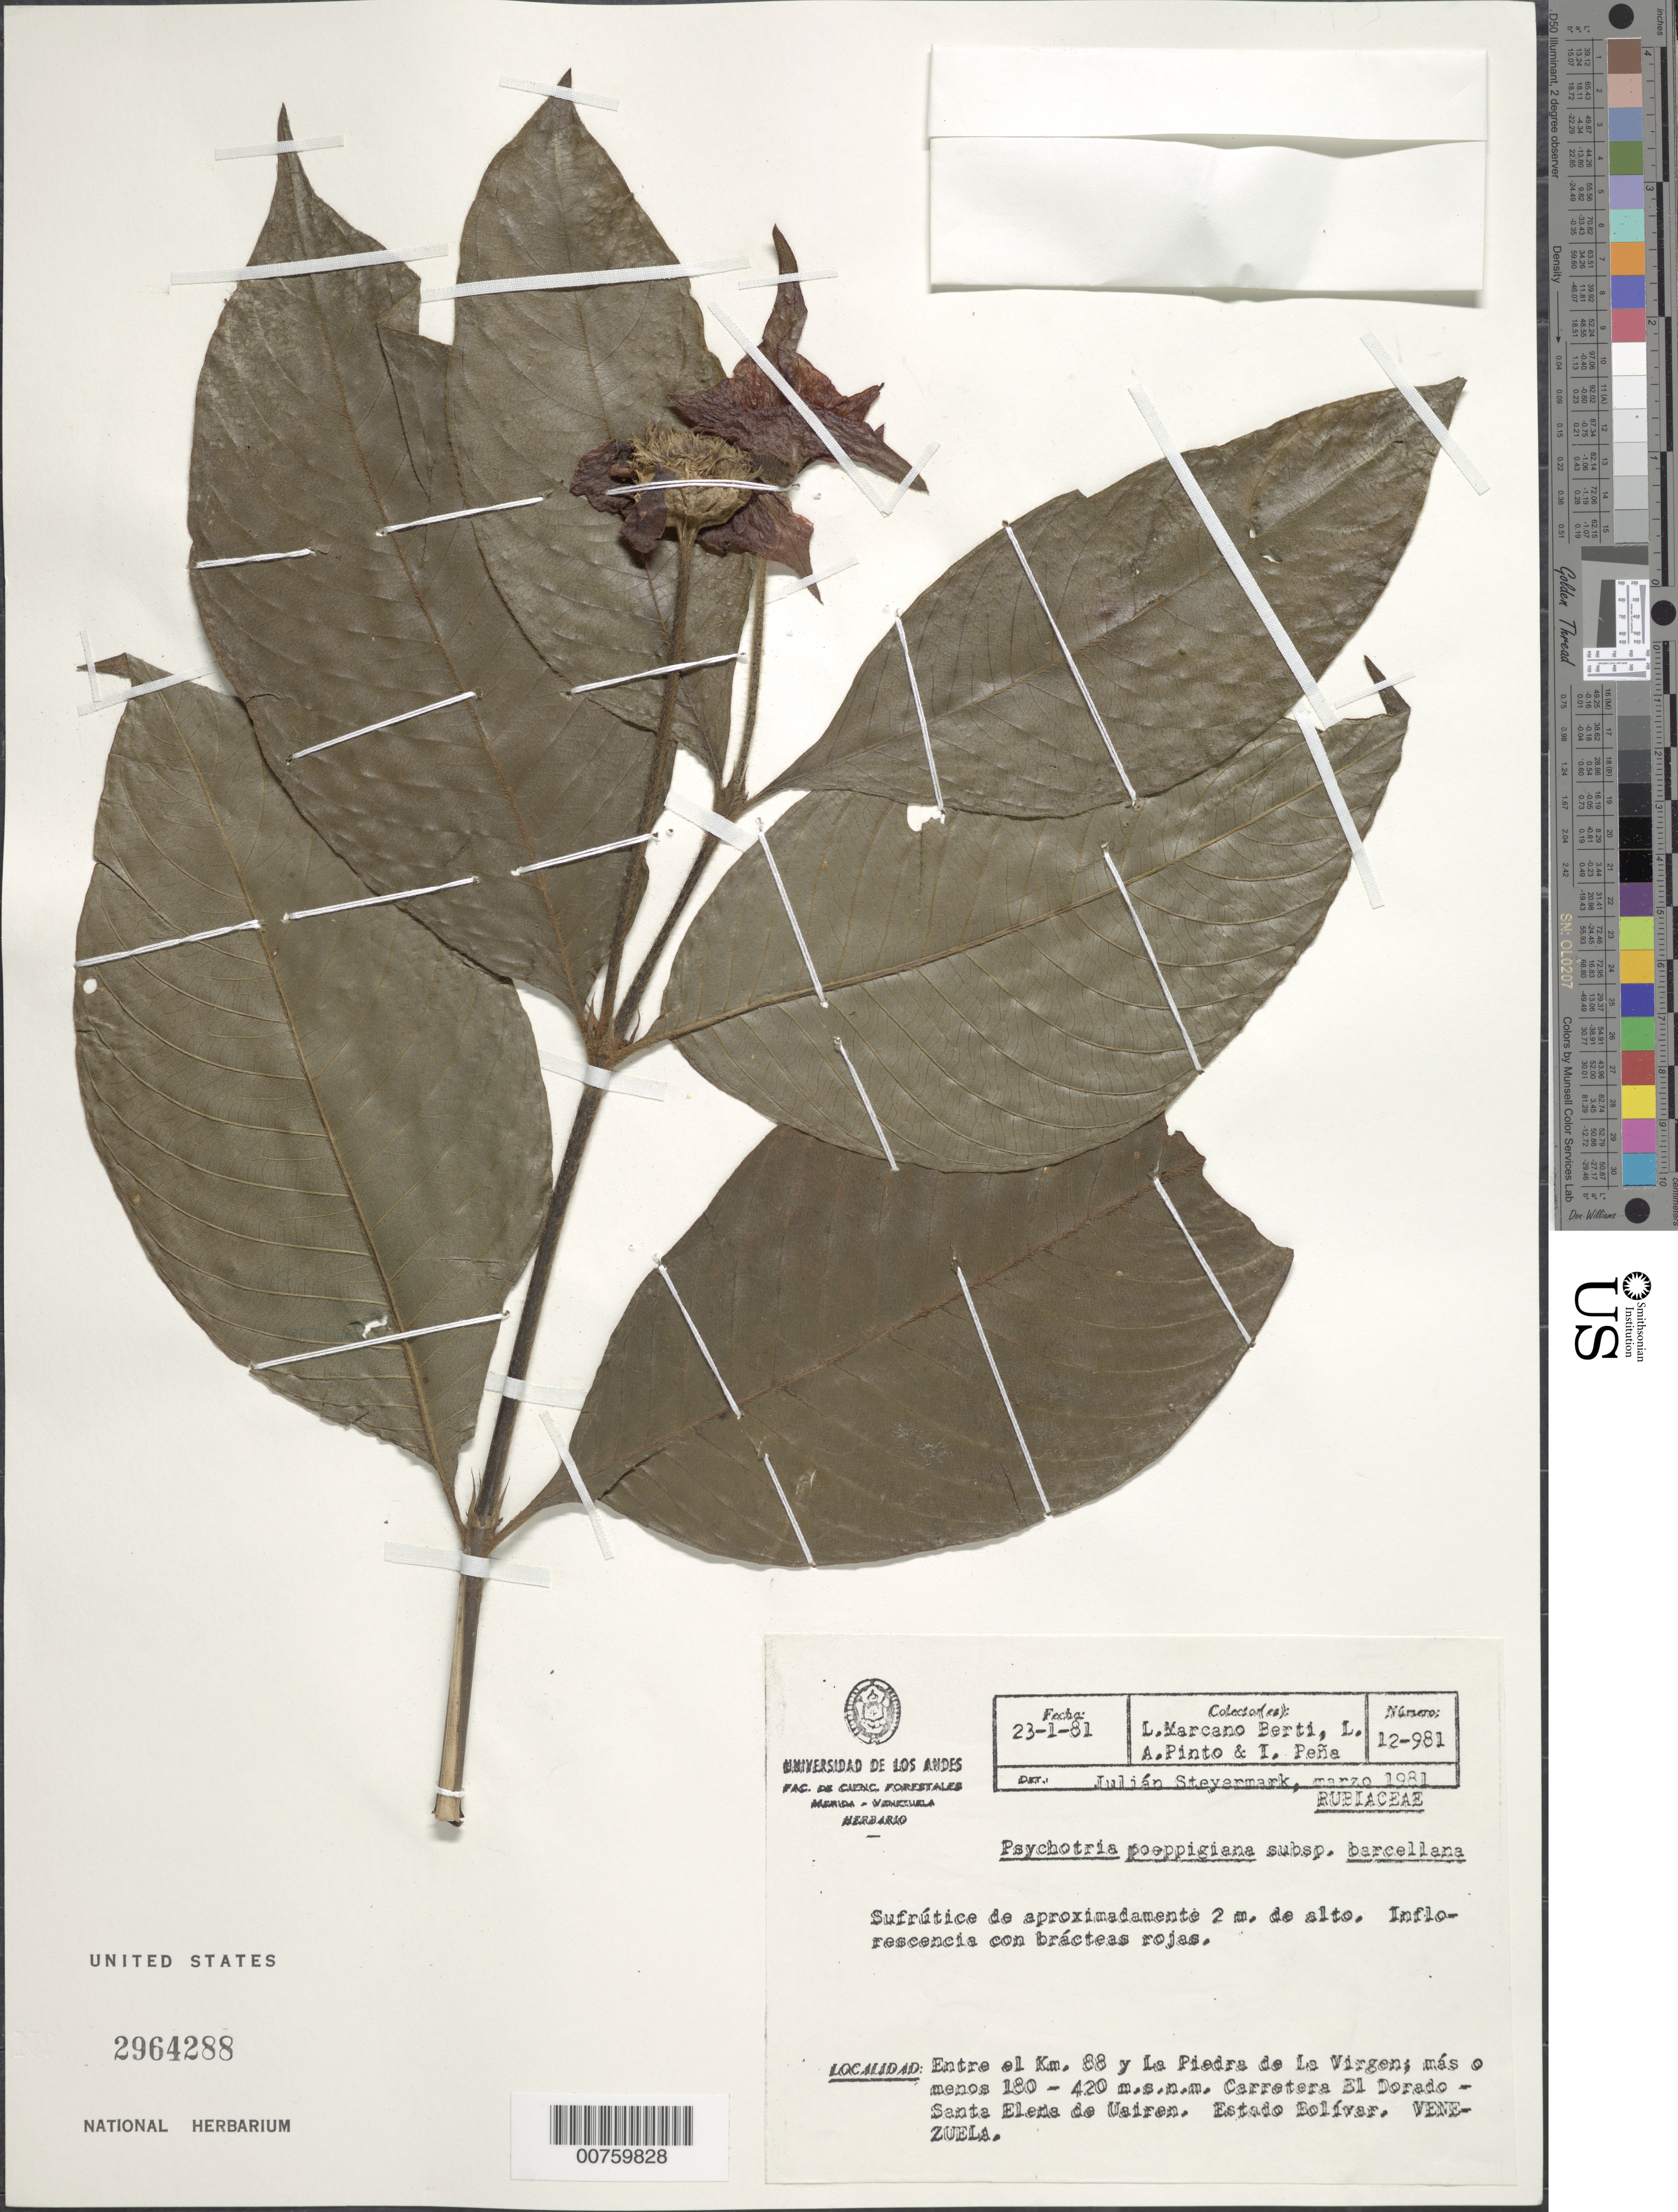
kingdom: Plantae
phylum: Tracheophyta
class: Magnoliopsida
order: Gentianales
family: Rubiaceae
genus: Psychotria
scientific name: Psychotria poeppigiana subsp. barcellana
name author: (Müll. Arg.) Steyerm.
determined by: Steyermark, Julian A., (VEN)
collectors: L. Marcano-Berti, L. Pinto & I. Peña S.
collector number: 981 12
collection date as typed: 23-Jan-81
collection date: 1981-01-23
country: Venezuela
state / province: Bolívar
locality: Carretera El Dorado - Santa Elena de Uairen, entre el km 88 y La Piedra de La Virgen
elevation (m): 180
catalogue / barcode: US 2964288